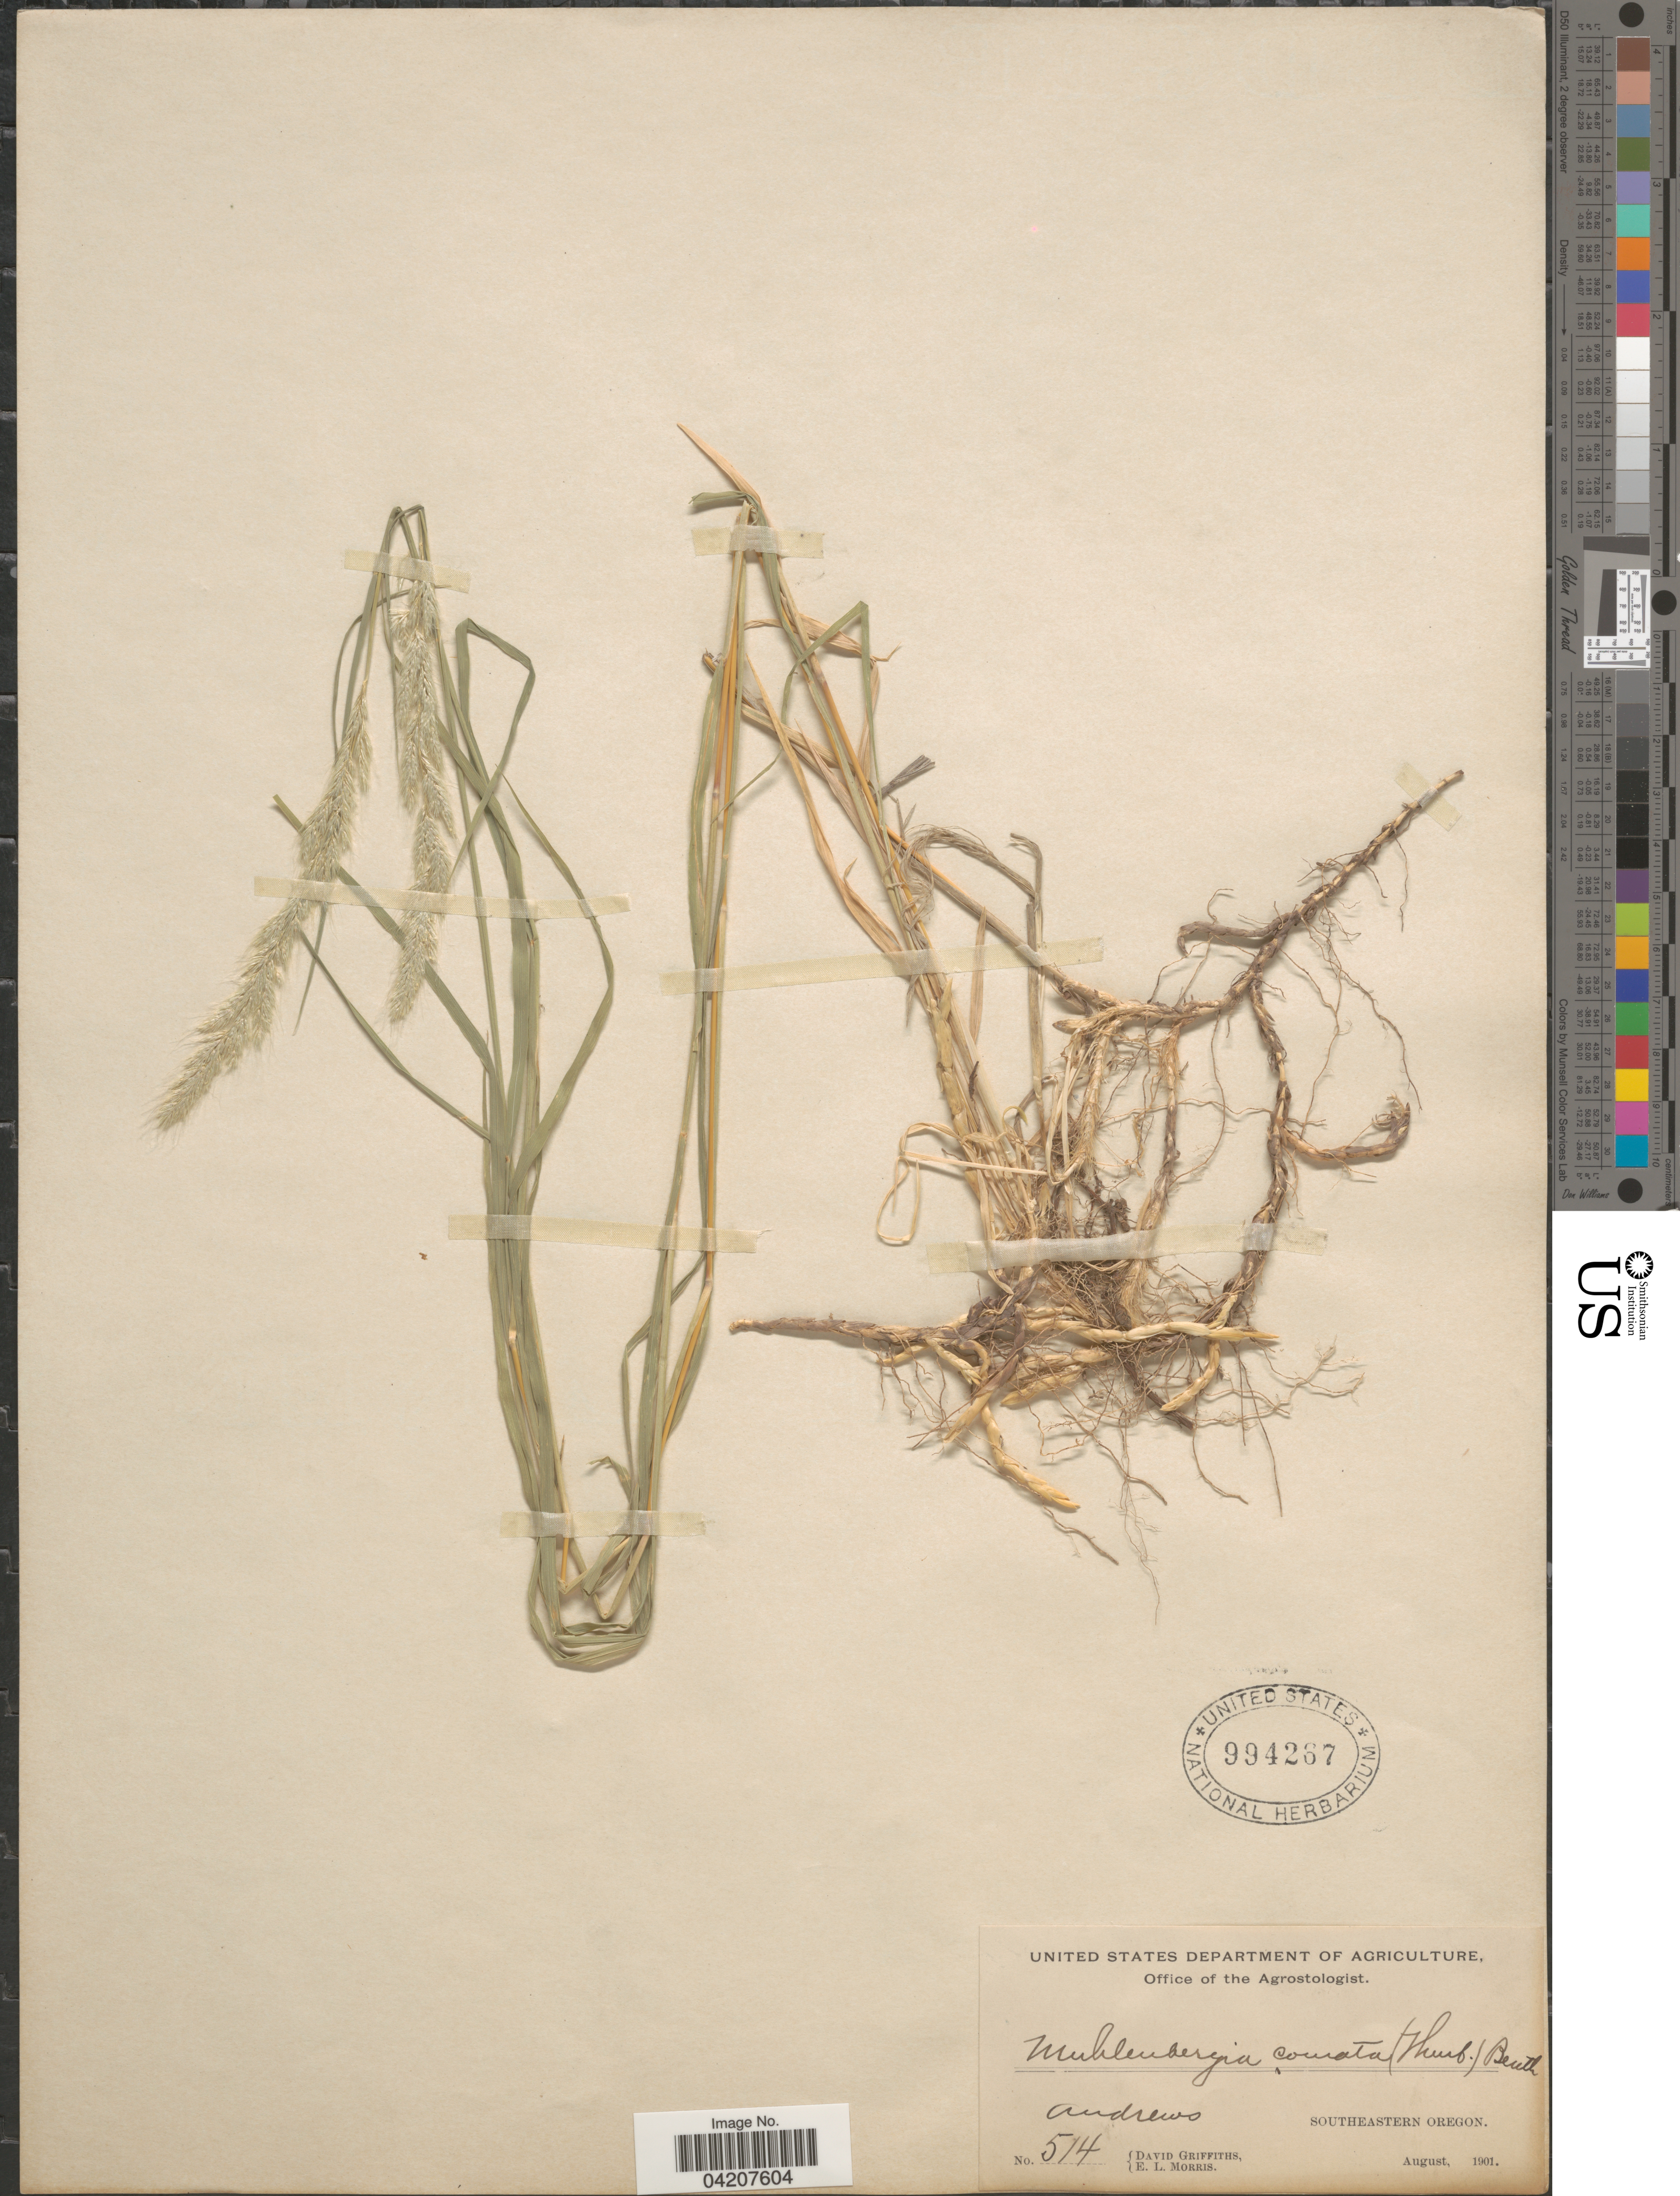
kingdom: Plantae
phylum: Tracheophyta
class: Liliopsida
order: Poales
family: Poaceae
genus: Muhlenbergia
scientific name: Muhlenbergia andina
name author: (Nutt.) Hitchc.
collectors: D. Griffiths & E. Morris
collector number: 514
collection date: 1901-08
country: United States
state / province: Oregon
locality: Andrews. Southeastern Oregon.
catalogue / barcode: US 994267